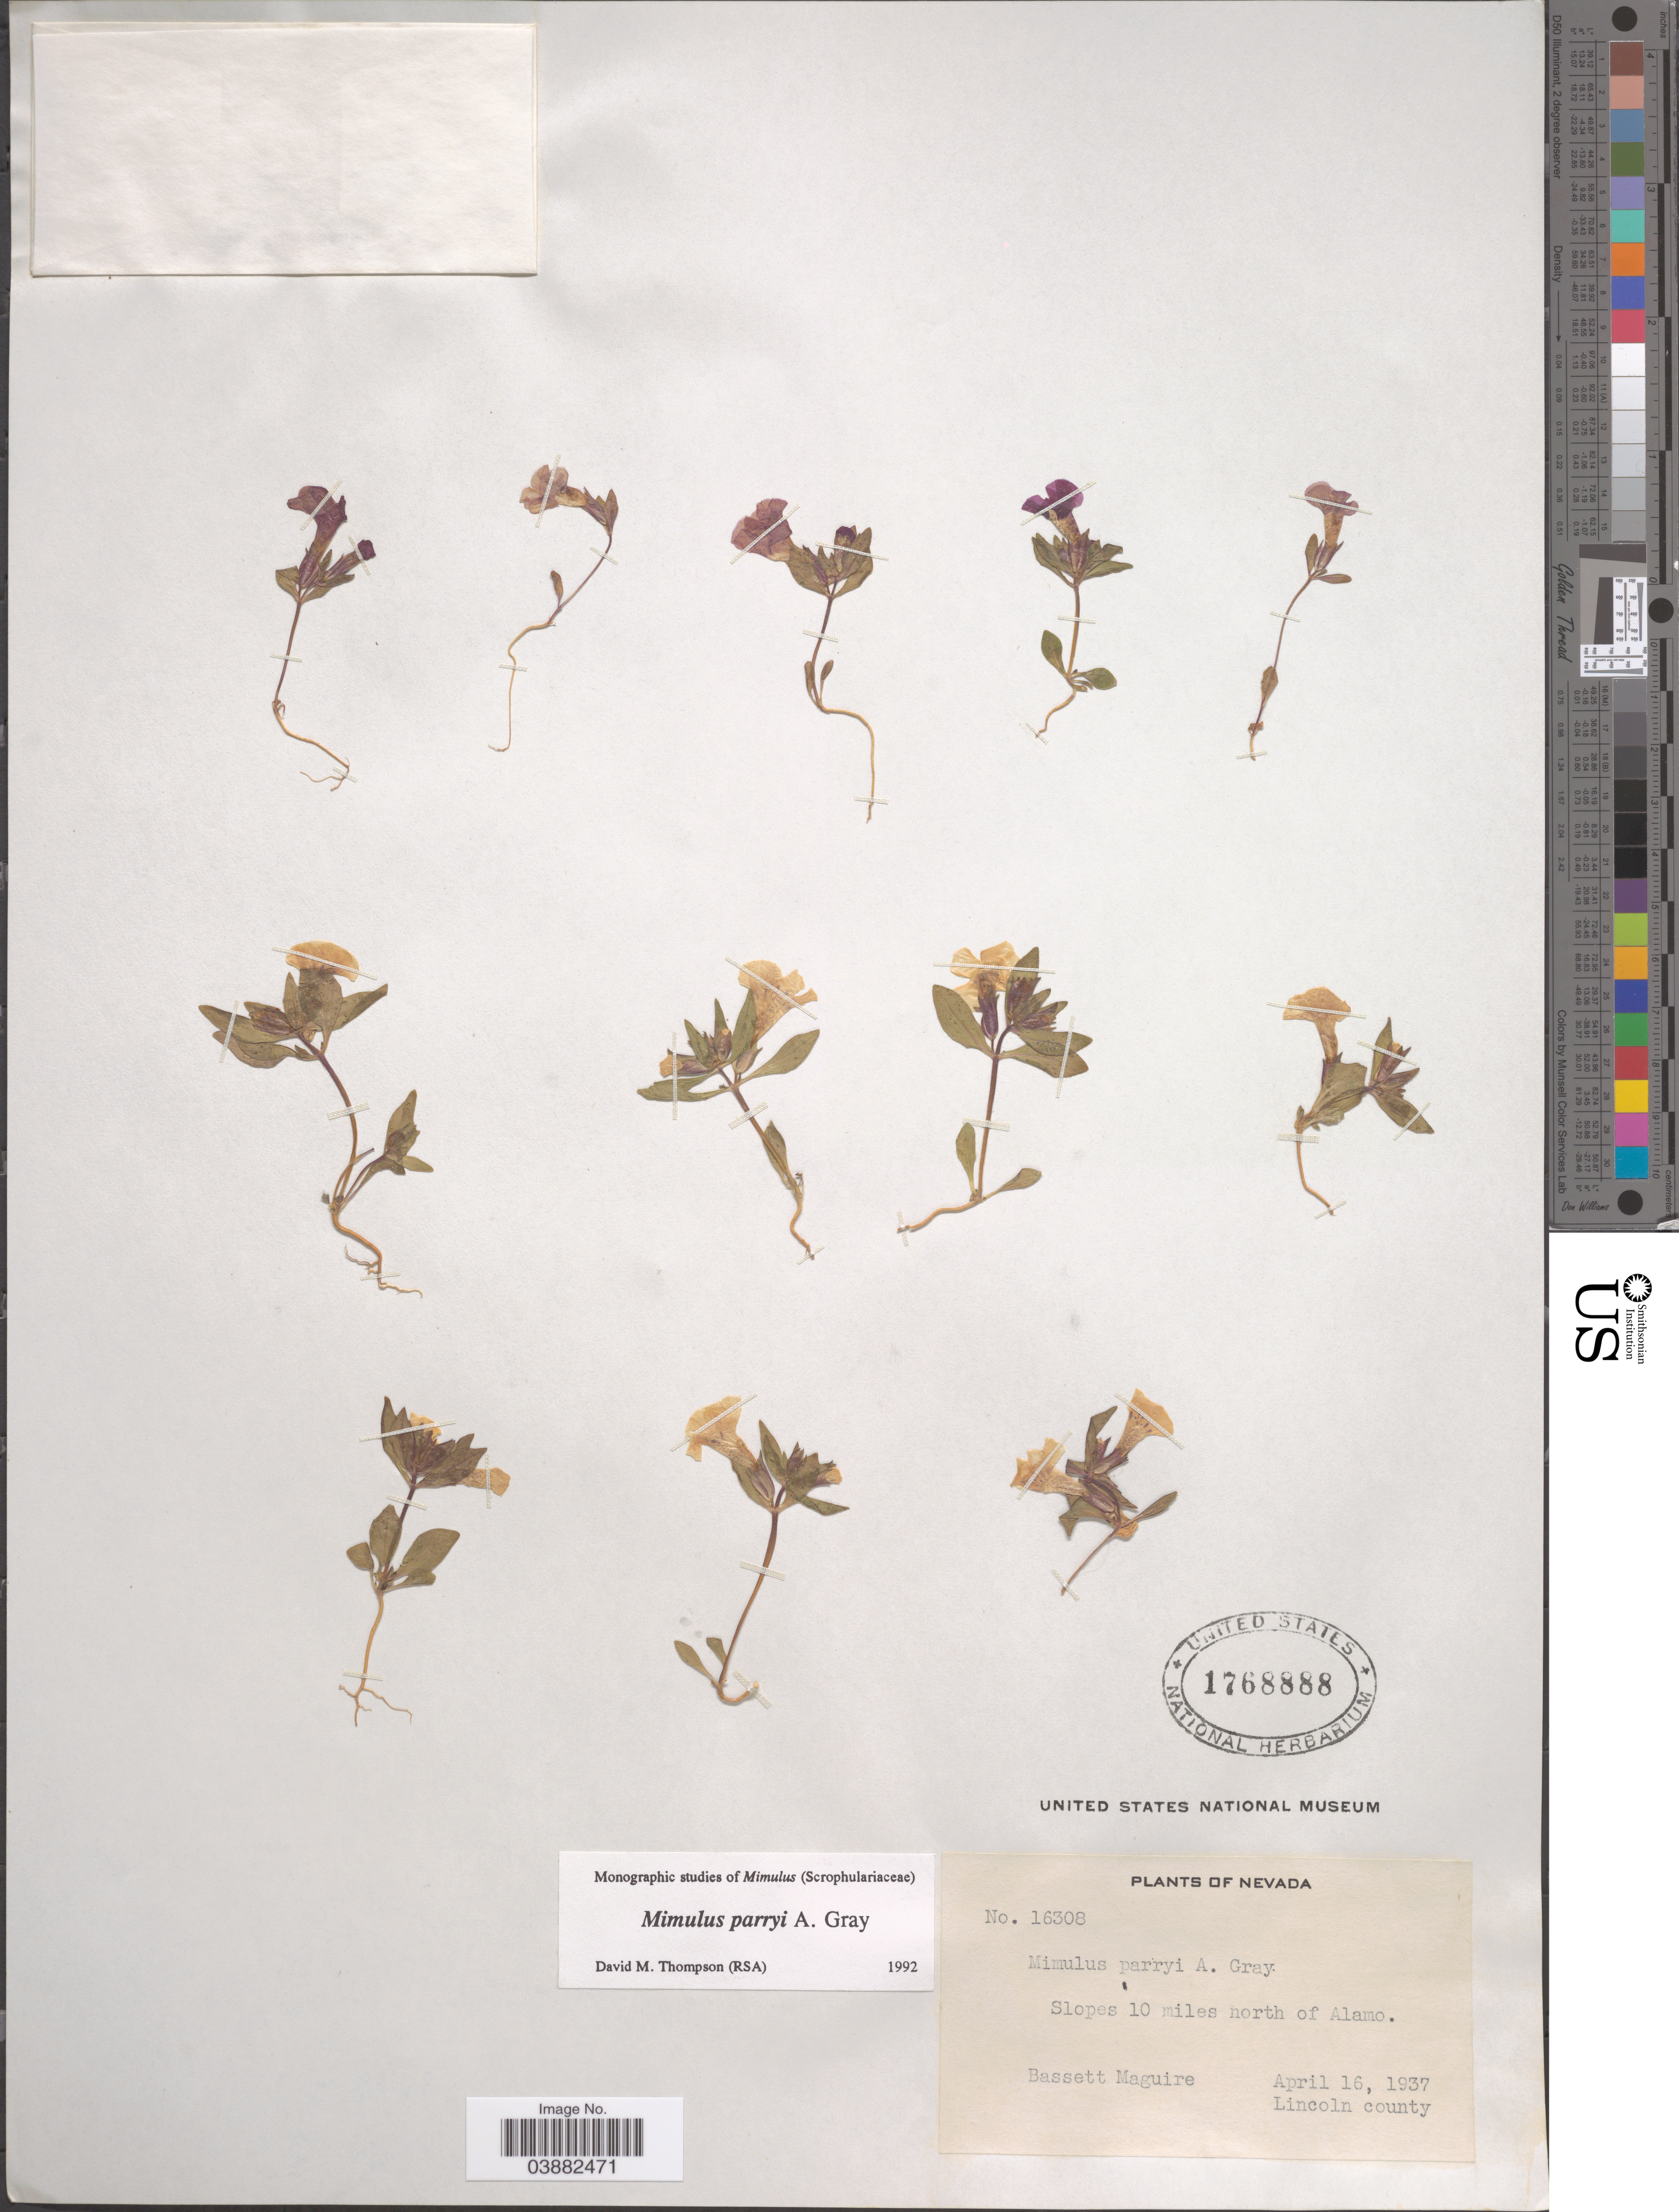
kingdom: Plantae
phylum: Tracheophyta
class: Magnoliopsida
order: Lamiales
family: Phrymaceae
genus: Mimulus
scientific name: Mimulus parryi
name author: A. Gray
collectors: B. Maguire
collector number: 16308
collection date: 1937-04-16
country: United States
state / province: Nevada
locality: Slopes 10 miles north of Alamo. Lincoln county.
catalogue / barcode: US 1768888